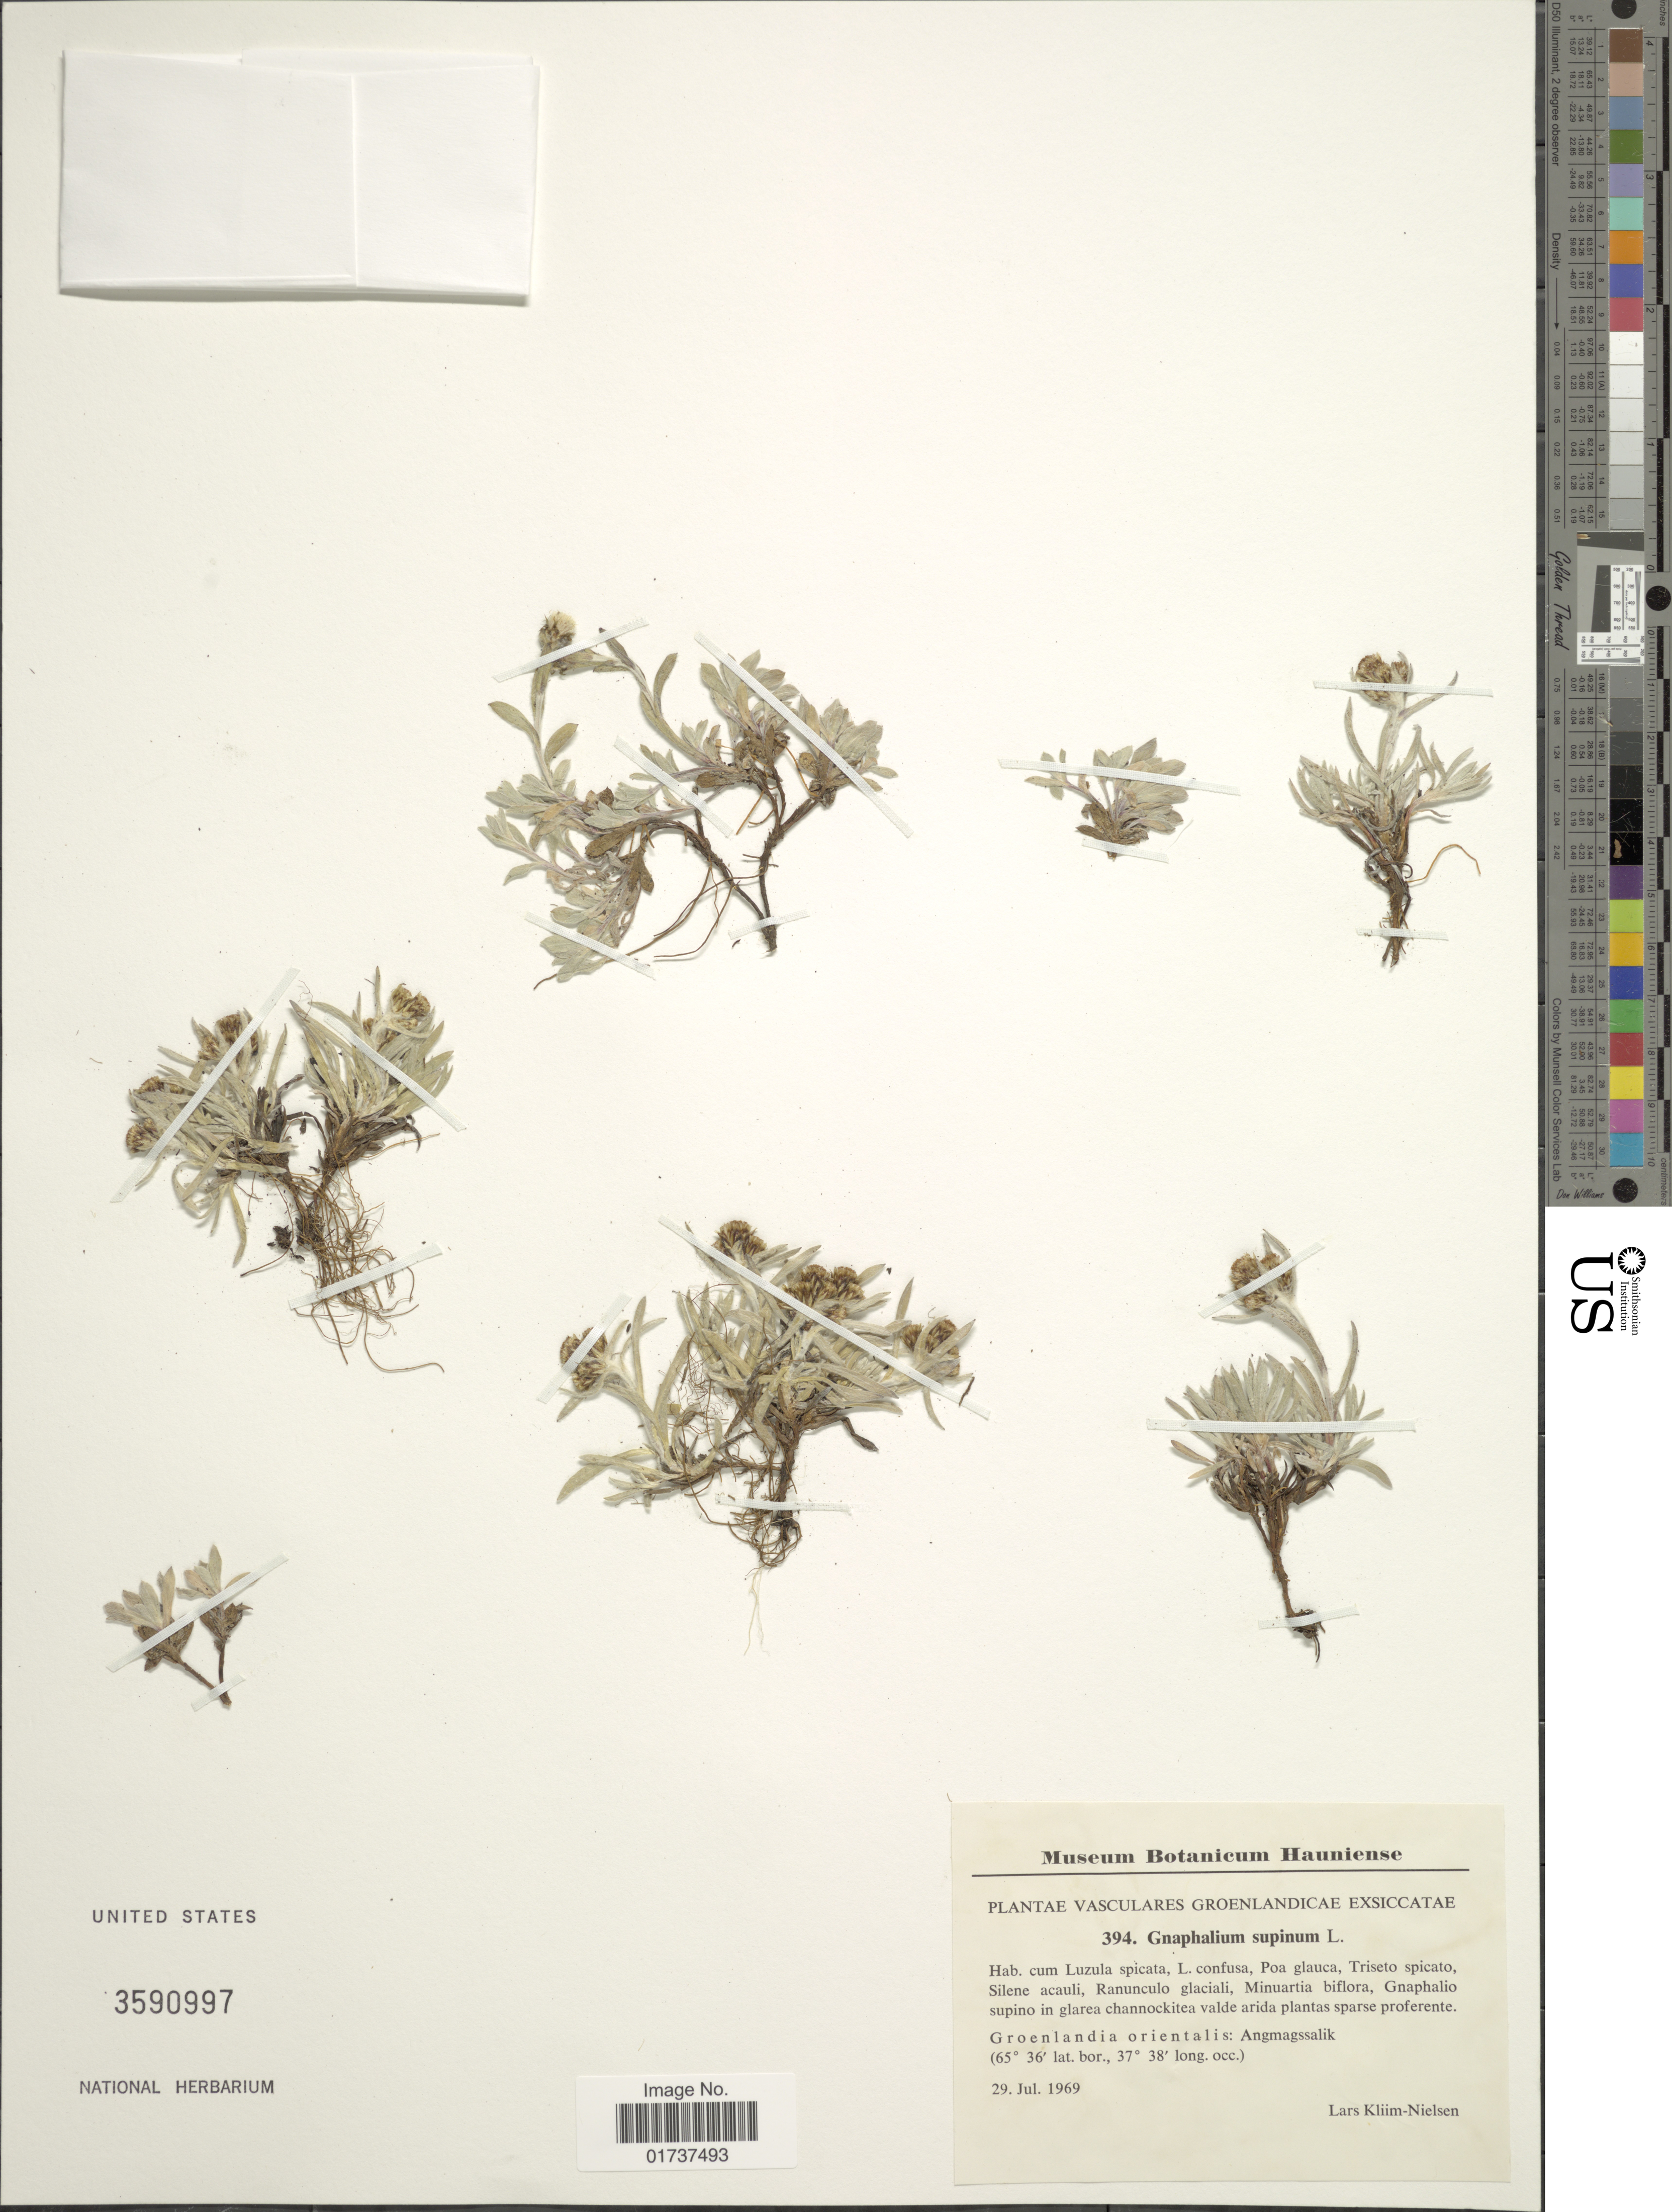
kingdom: Plantae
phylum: Tracheophyta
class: Magnoliopsida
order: Asterales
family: Asteraceae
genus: Gnaphalium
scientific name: Gnaphalium supinum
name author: L.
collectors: L. Kliim-Nielsen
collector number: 394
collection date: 1969-07-29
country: Greenland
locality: Groenlandia orientalis: Angmagssalik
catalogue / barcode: US 3590997